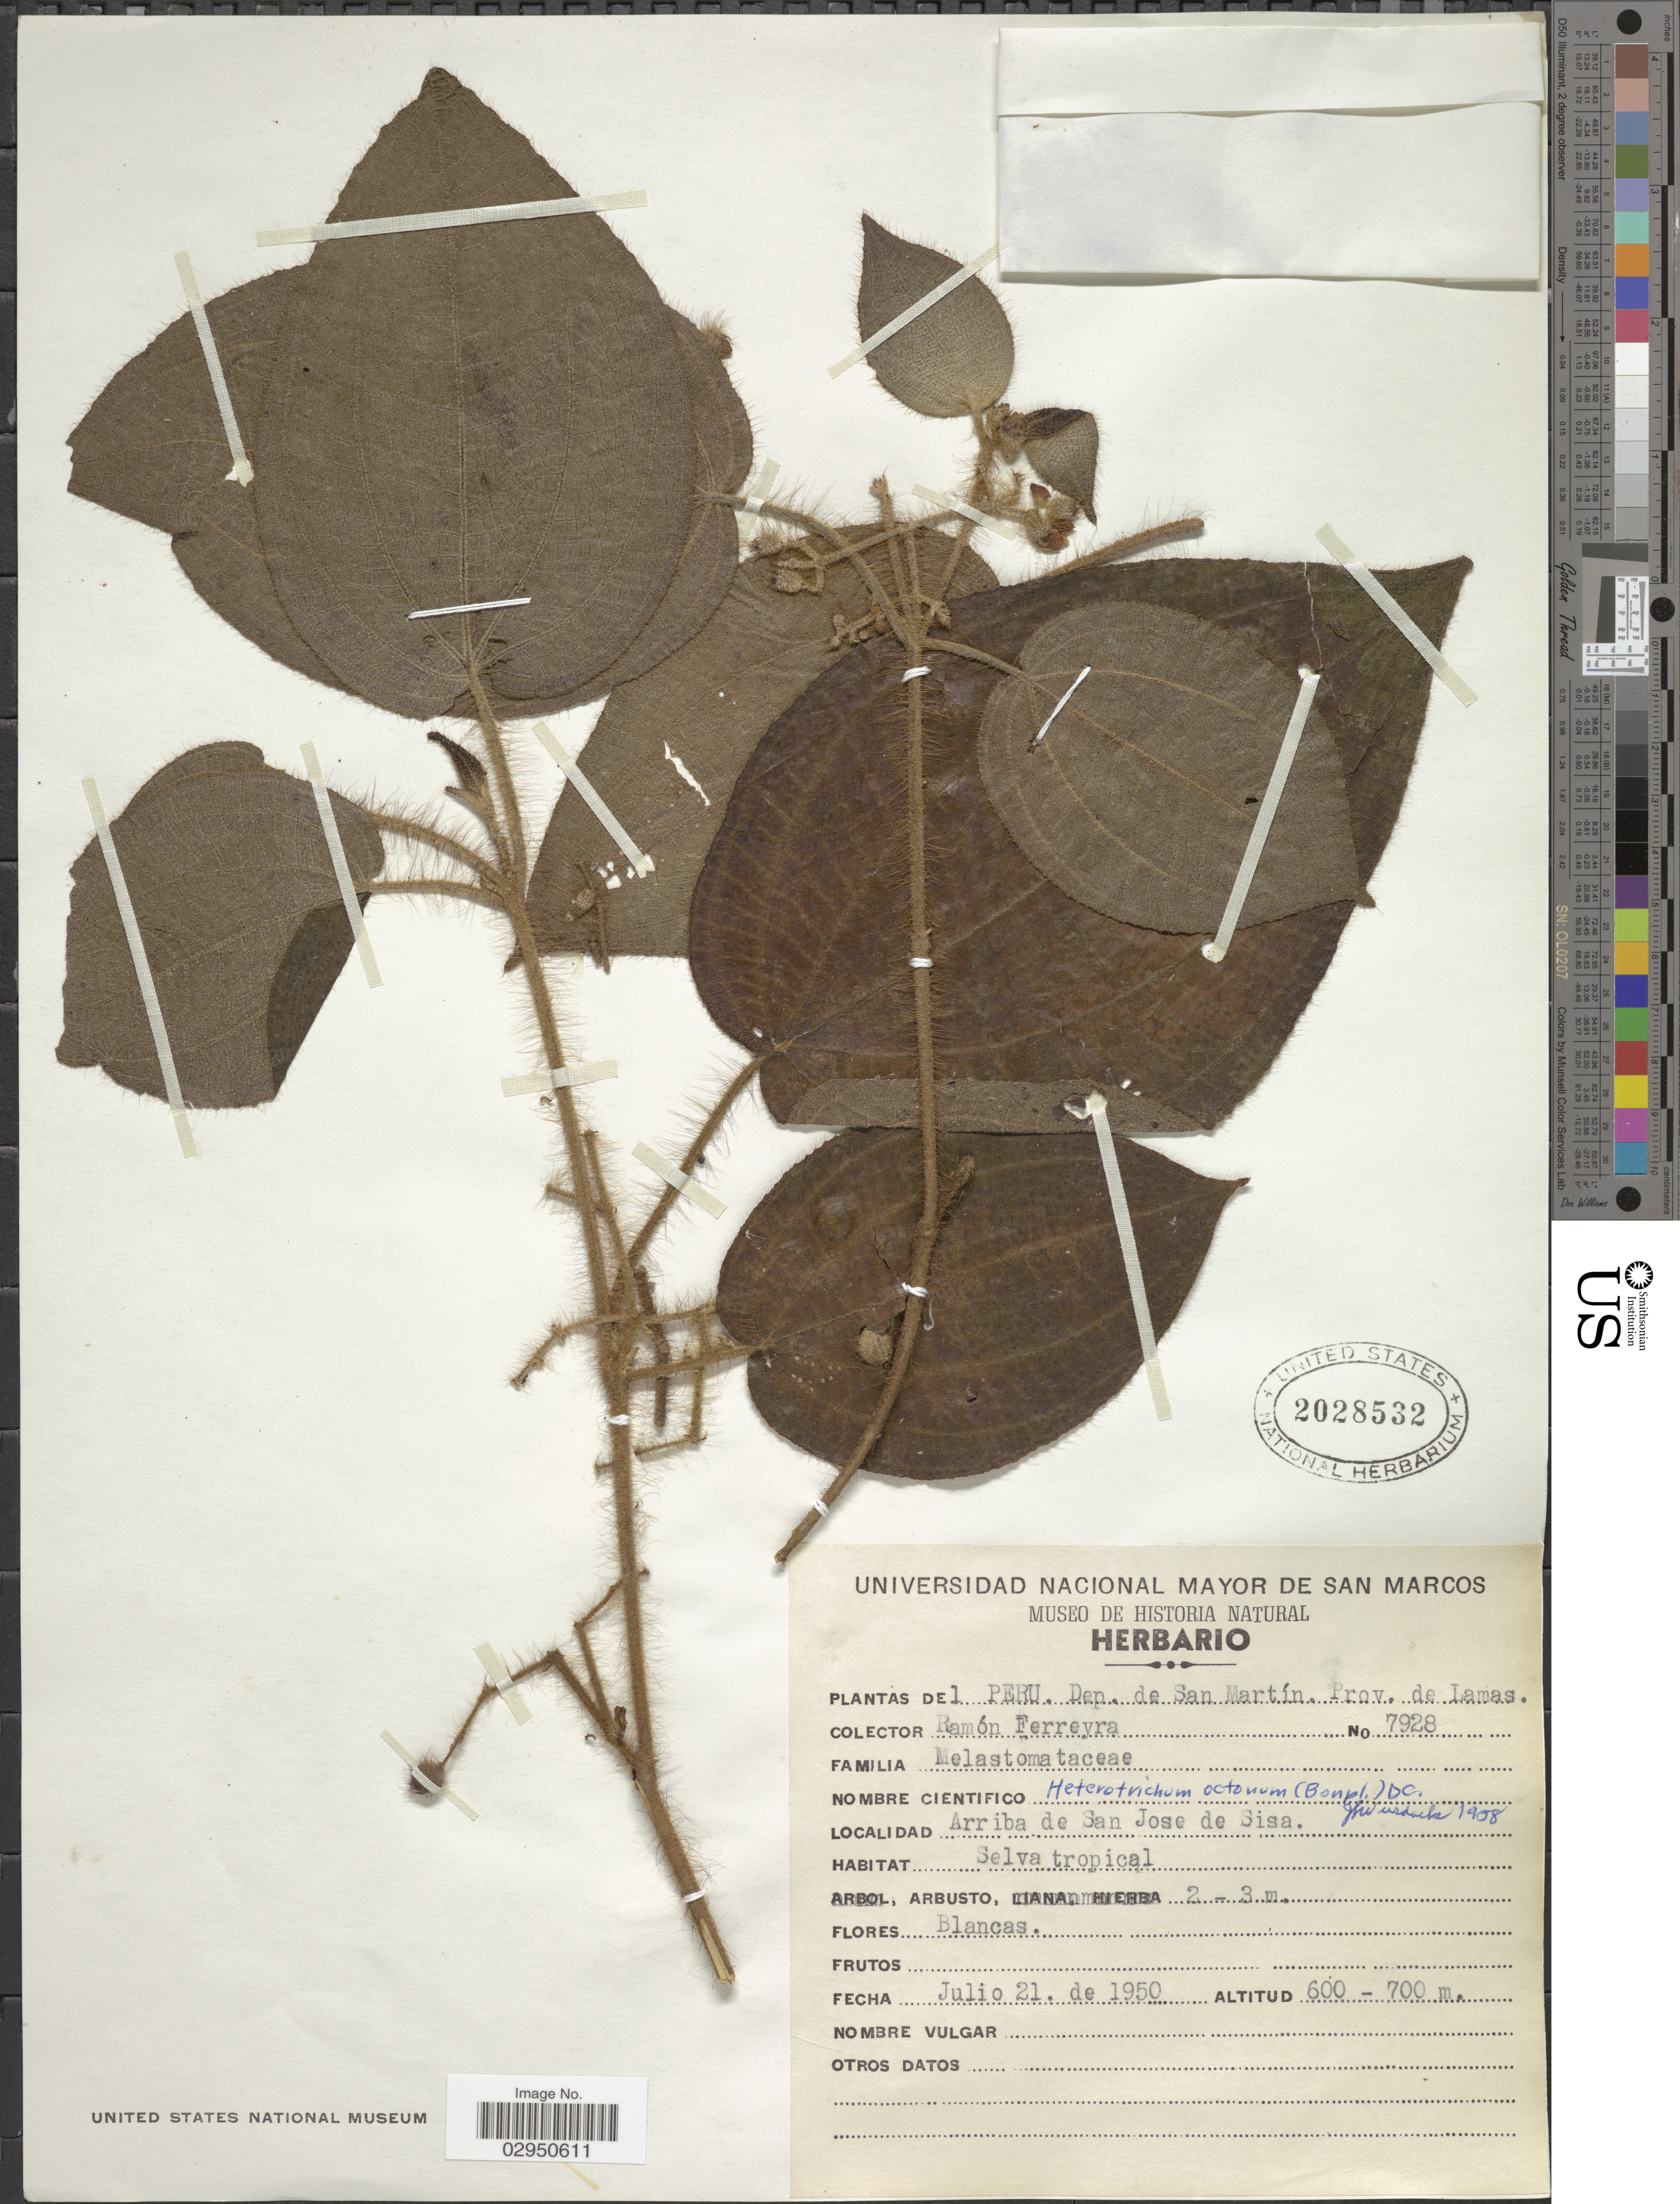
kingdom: Plantae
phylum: Tracheophyta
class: Magnoliopsida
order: Myrtales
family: Melastomataceae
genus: Clidemia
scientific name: Clidemia octona subsp. octona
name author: (Bonpl.) L.O. Williams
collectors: R. A. Ferreyra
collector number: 7928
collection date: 1950-07-21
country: Peru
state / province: San Martín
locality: Dep. de San Martin. Prov. de Lamas. Arriba de San Jose de Sisa.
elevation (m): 600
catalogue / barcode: US 2028532